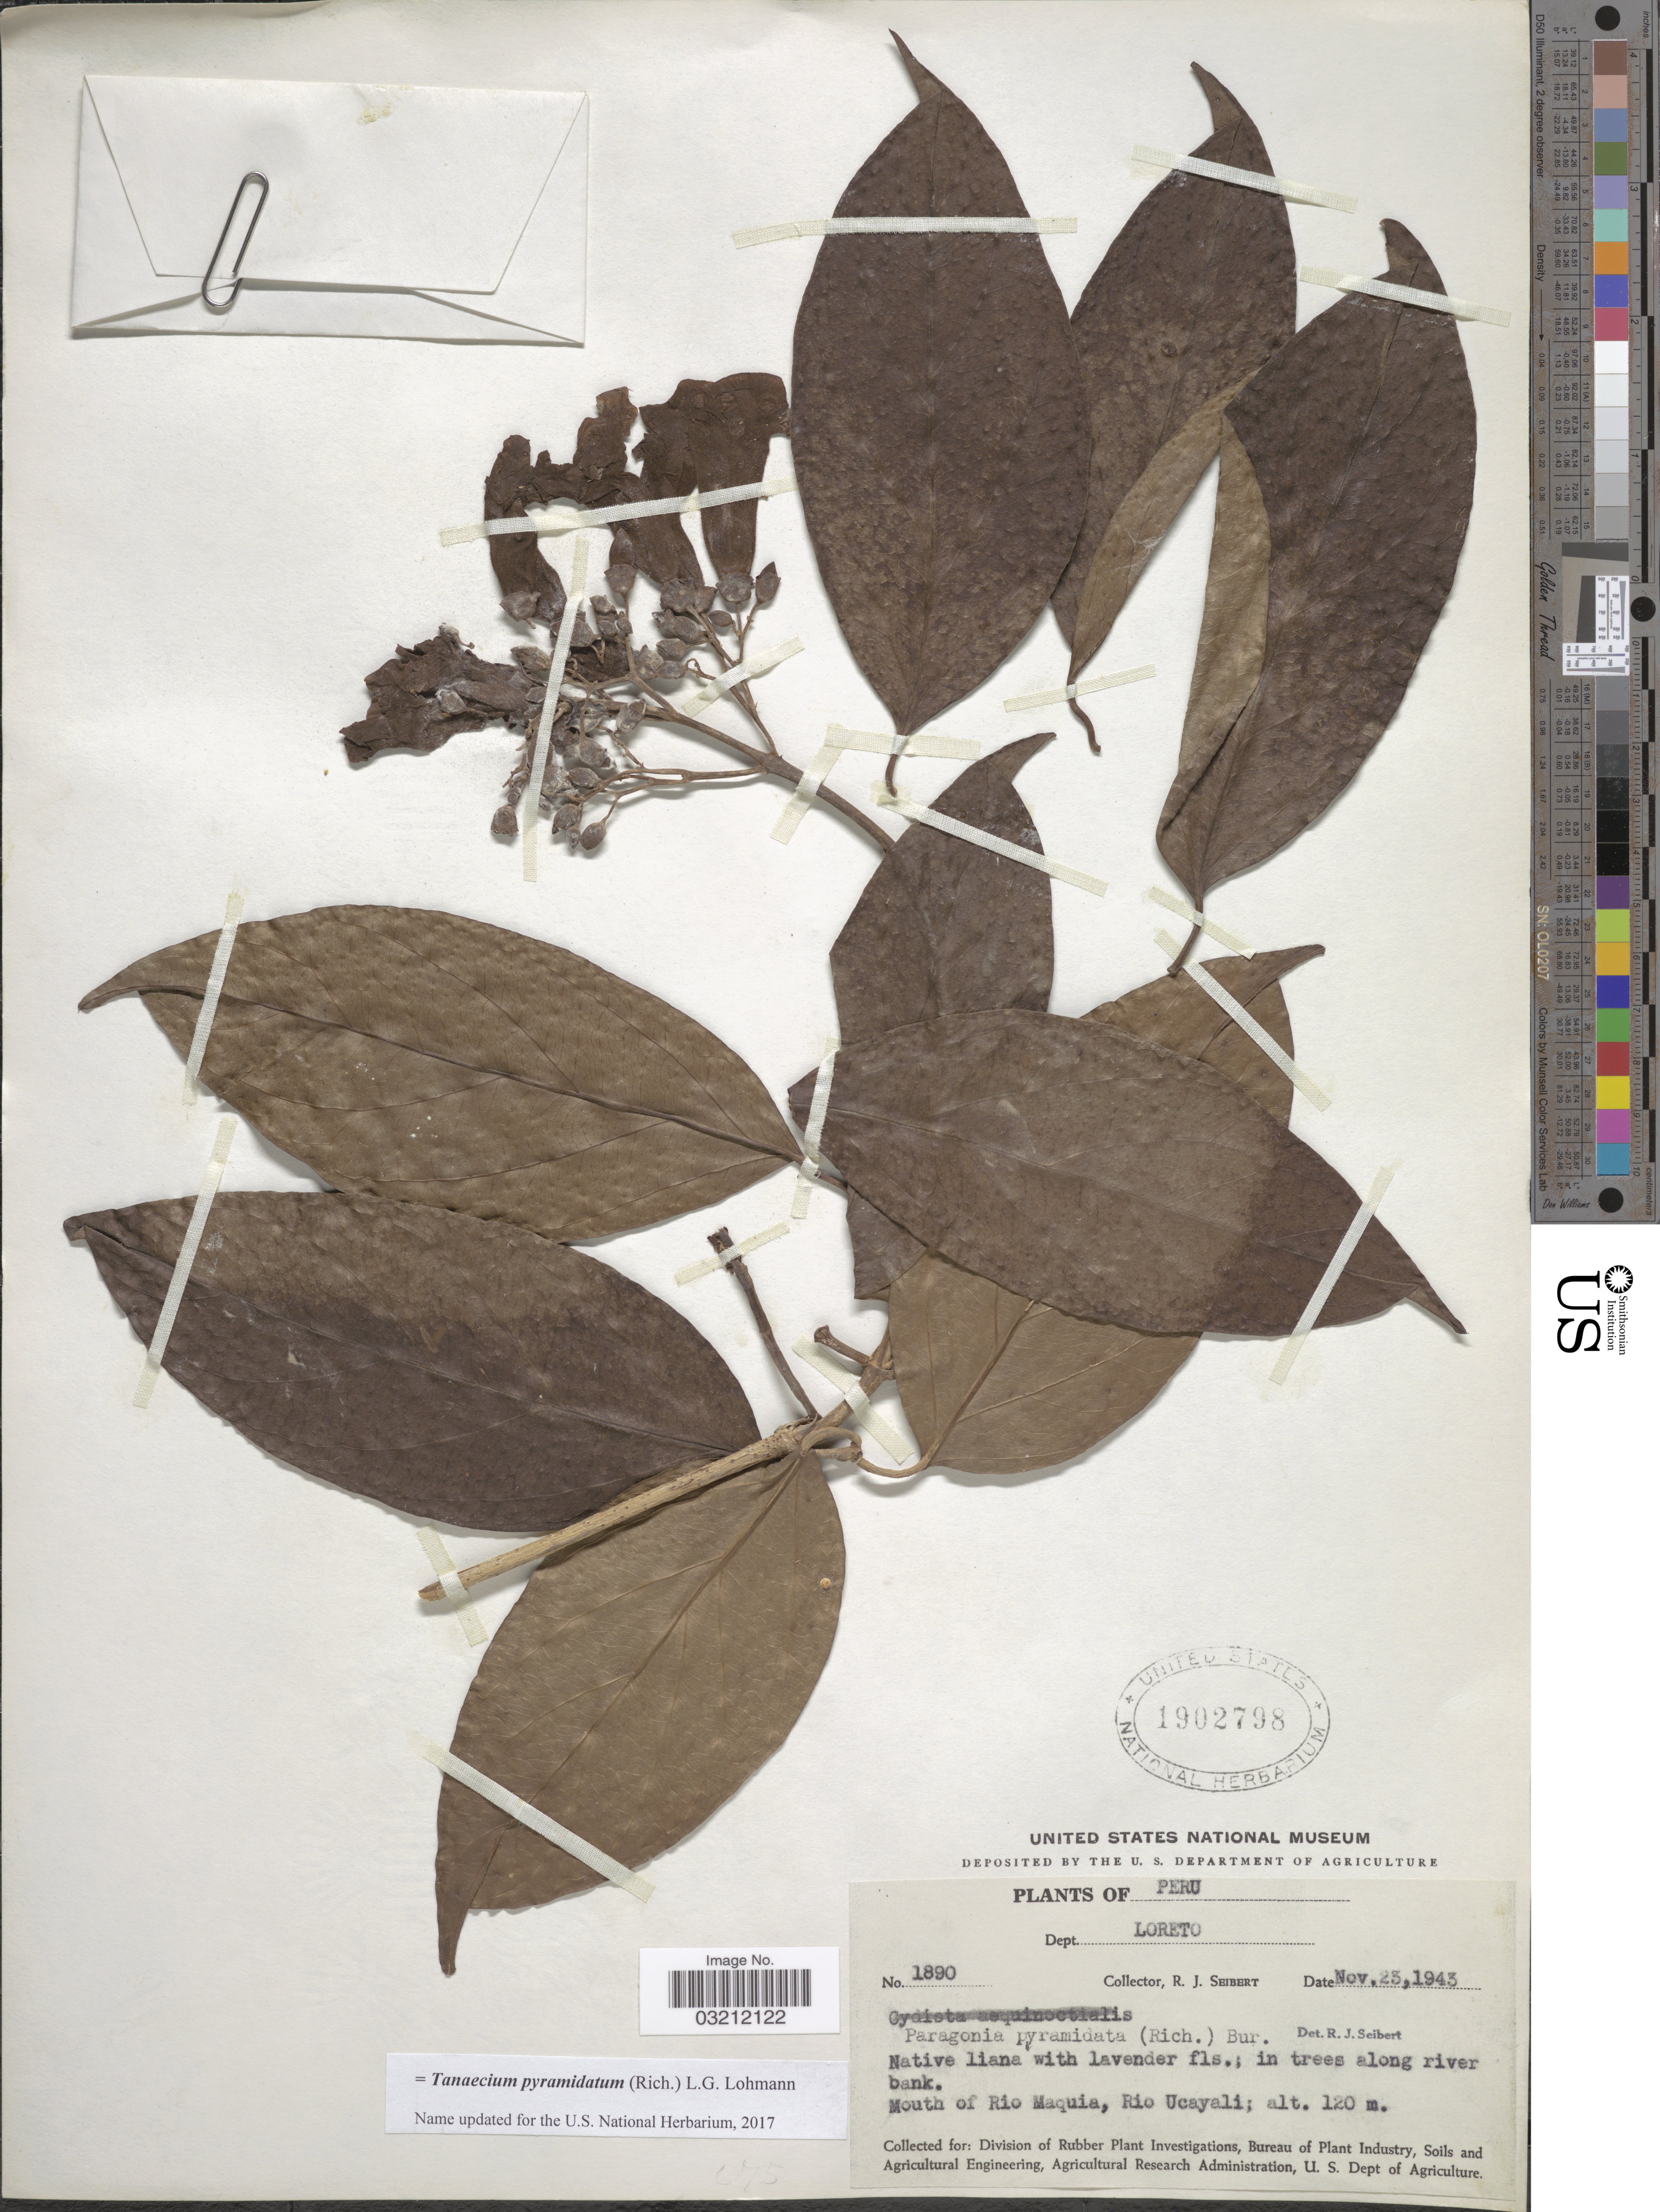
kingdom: Plantae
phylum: Tracheophyta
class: Magnoliopsida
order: Lamiales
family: Bignoniaceae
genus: Tanaecium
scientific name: Tanaecium pyramidatum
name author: (Rich.) L.G. Lohmann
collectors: R. J. Seibert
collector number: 1890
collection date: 1943-11-25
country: Peru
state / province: Loreto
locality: Dept. Loreto. Mouth of Rio Maquia, Rio Ucayali.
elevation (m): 120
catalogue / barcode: US 1902798